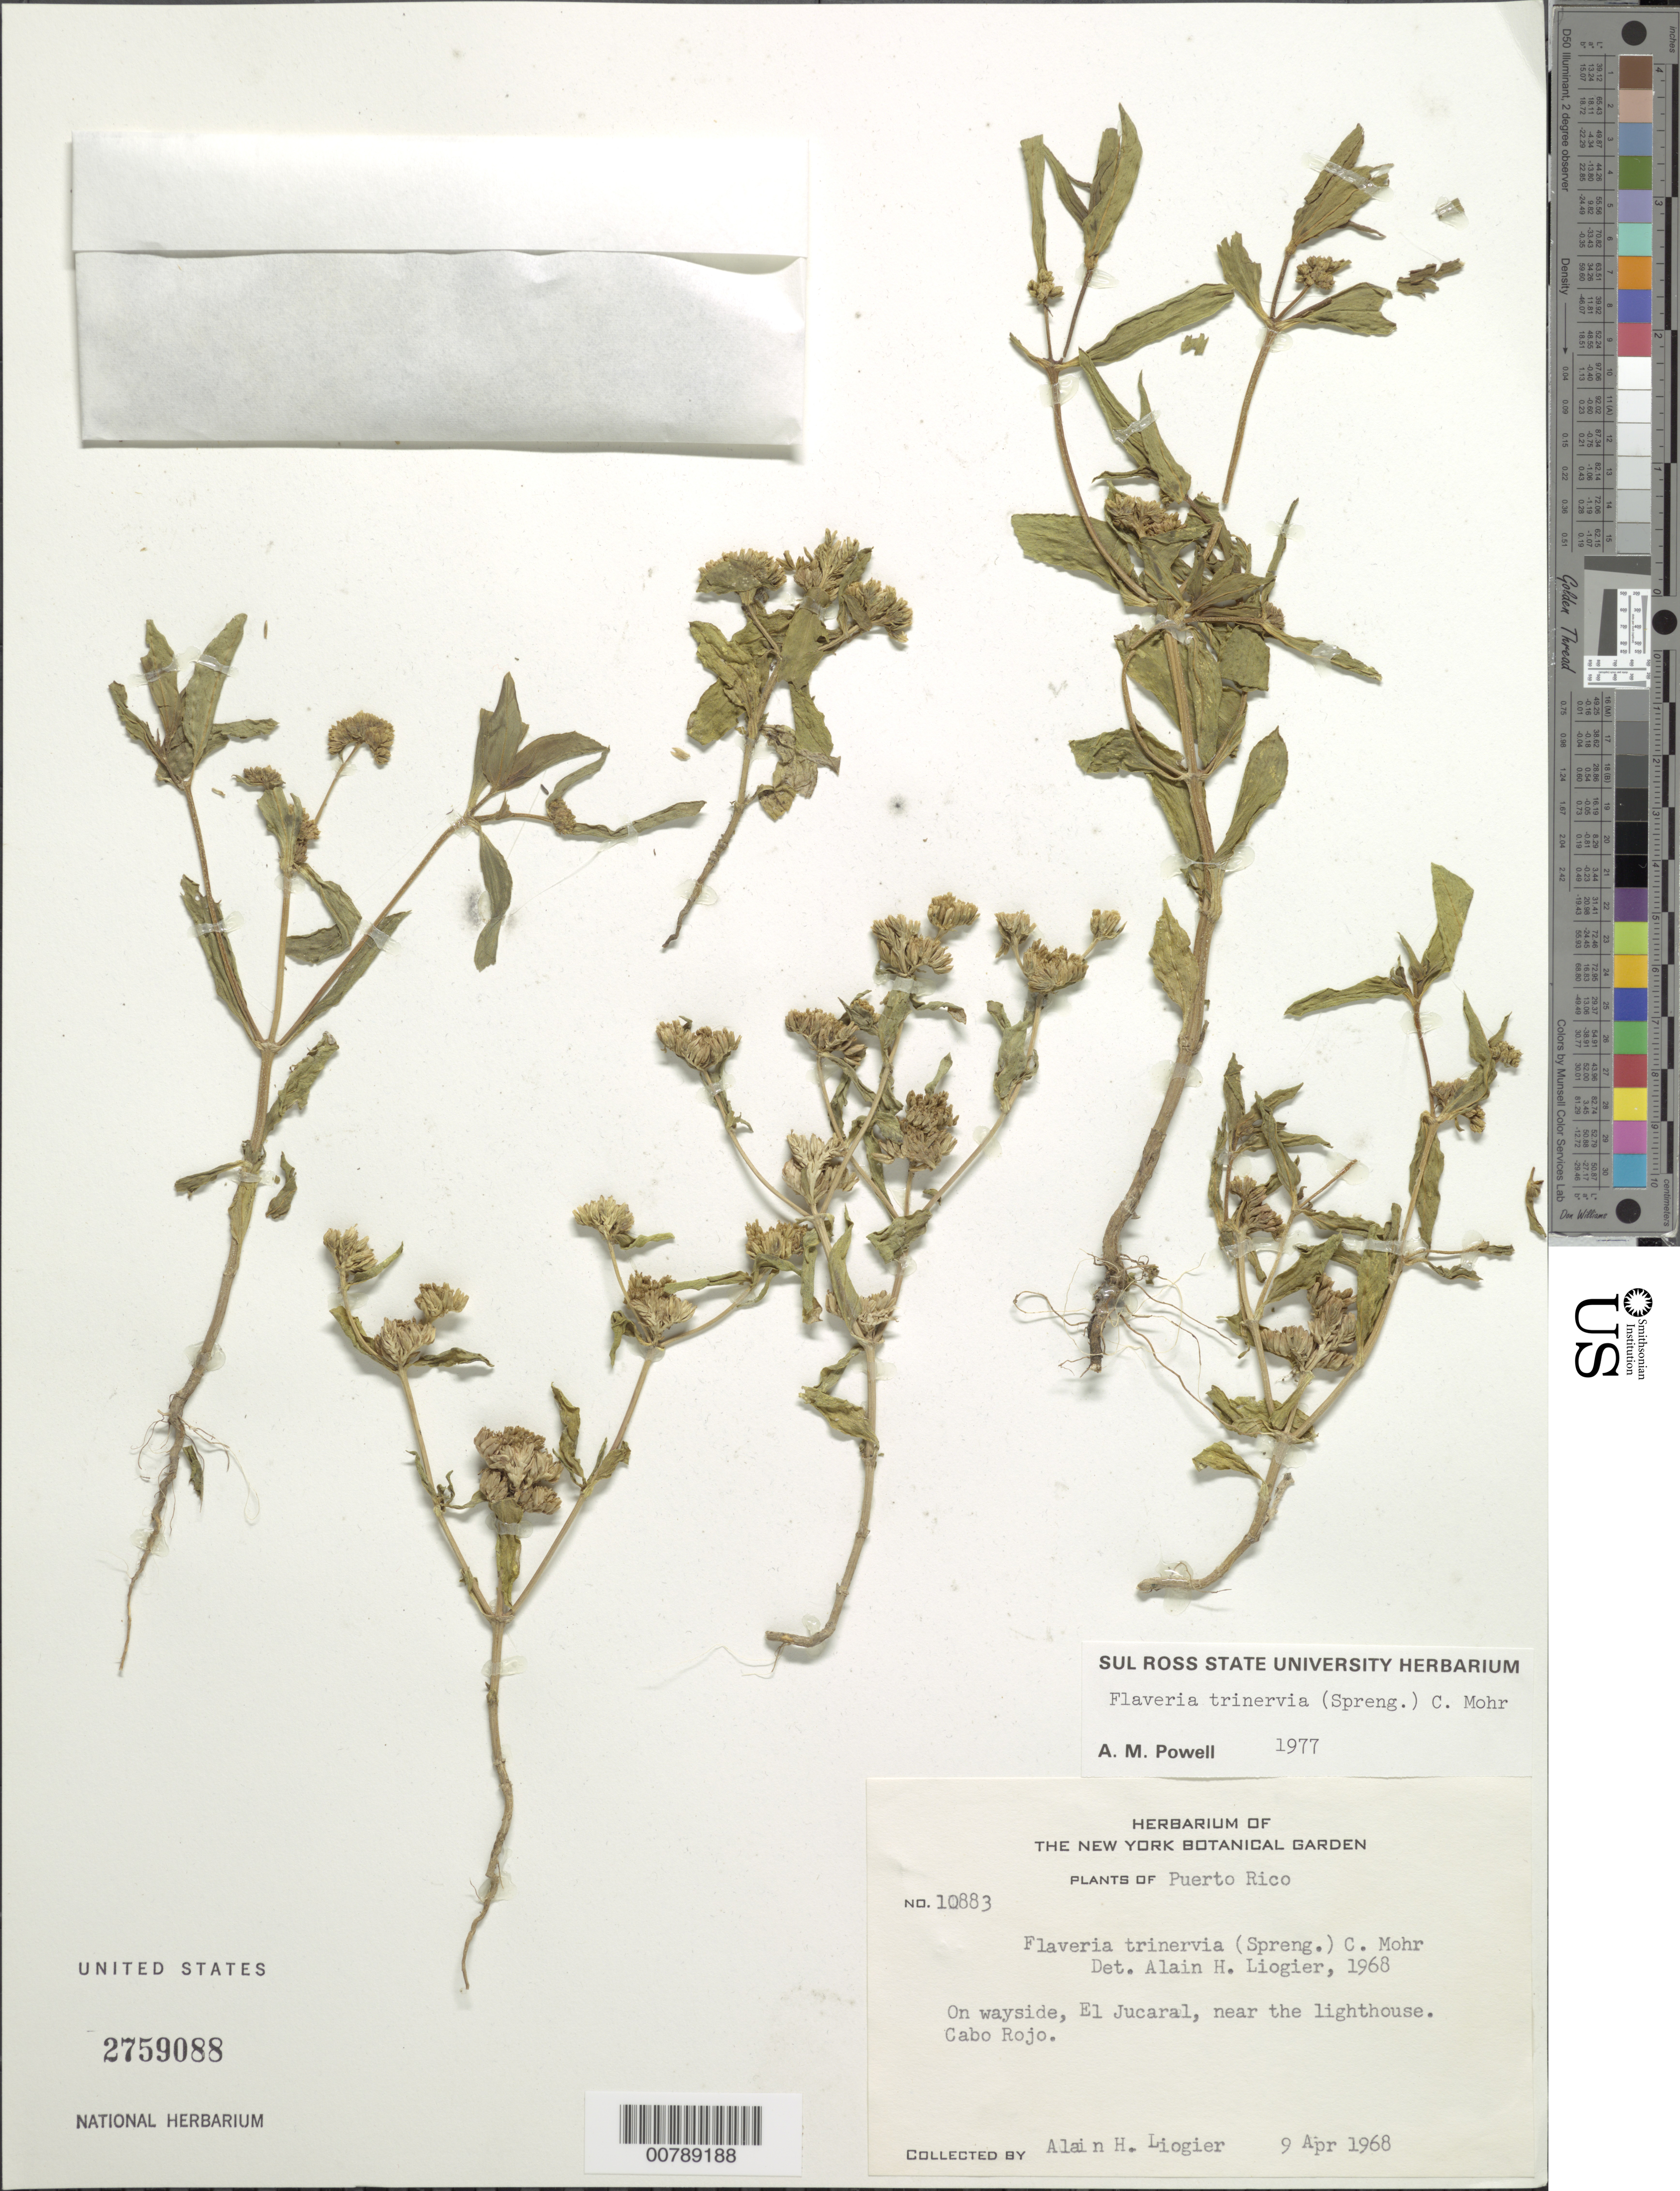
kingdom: Plantae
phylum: Tracheophyta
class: Magnoliopsida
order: Asterales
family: Asteraceae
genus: Flaveria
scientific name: Flaveria trinervia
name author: (Spreng.) C. Mohr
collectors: A. H. Liogier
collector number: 10883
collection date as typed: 09 Apr 1968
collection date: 1968-04-09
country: Puerto Rico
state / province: Cabo Rojo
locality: On wayside, El Jucaral, near the lighthouse. Cabo Rojo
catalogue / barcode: US 2759088